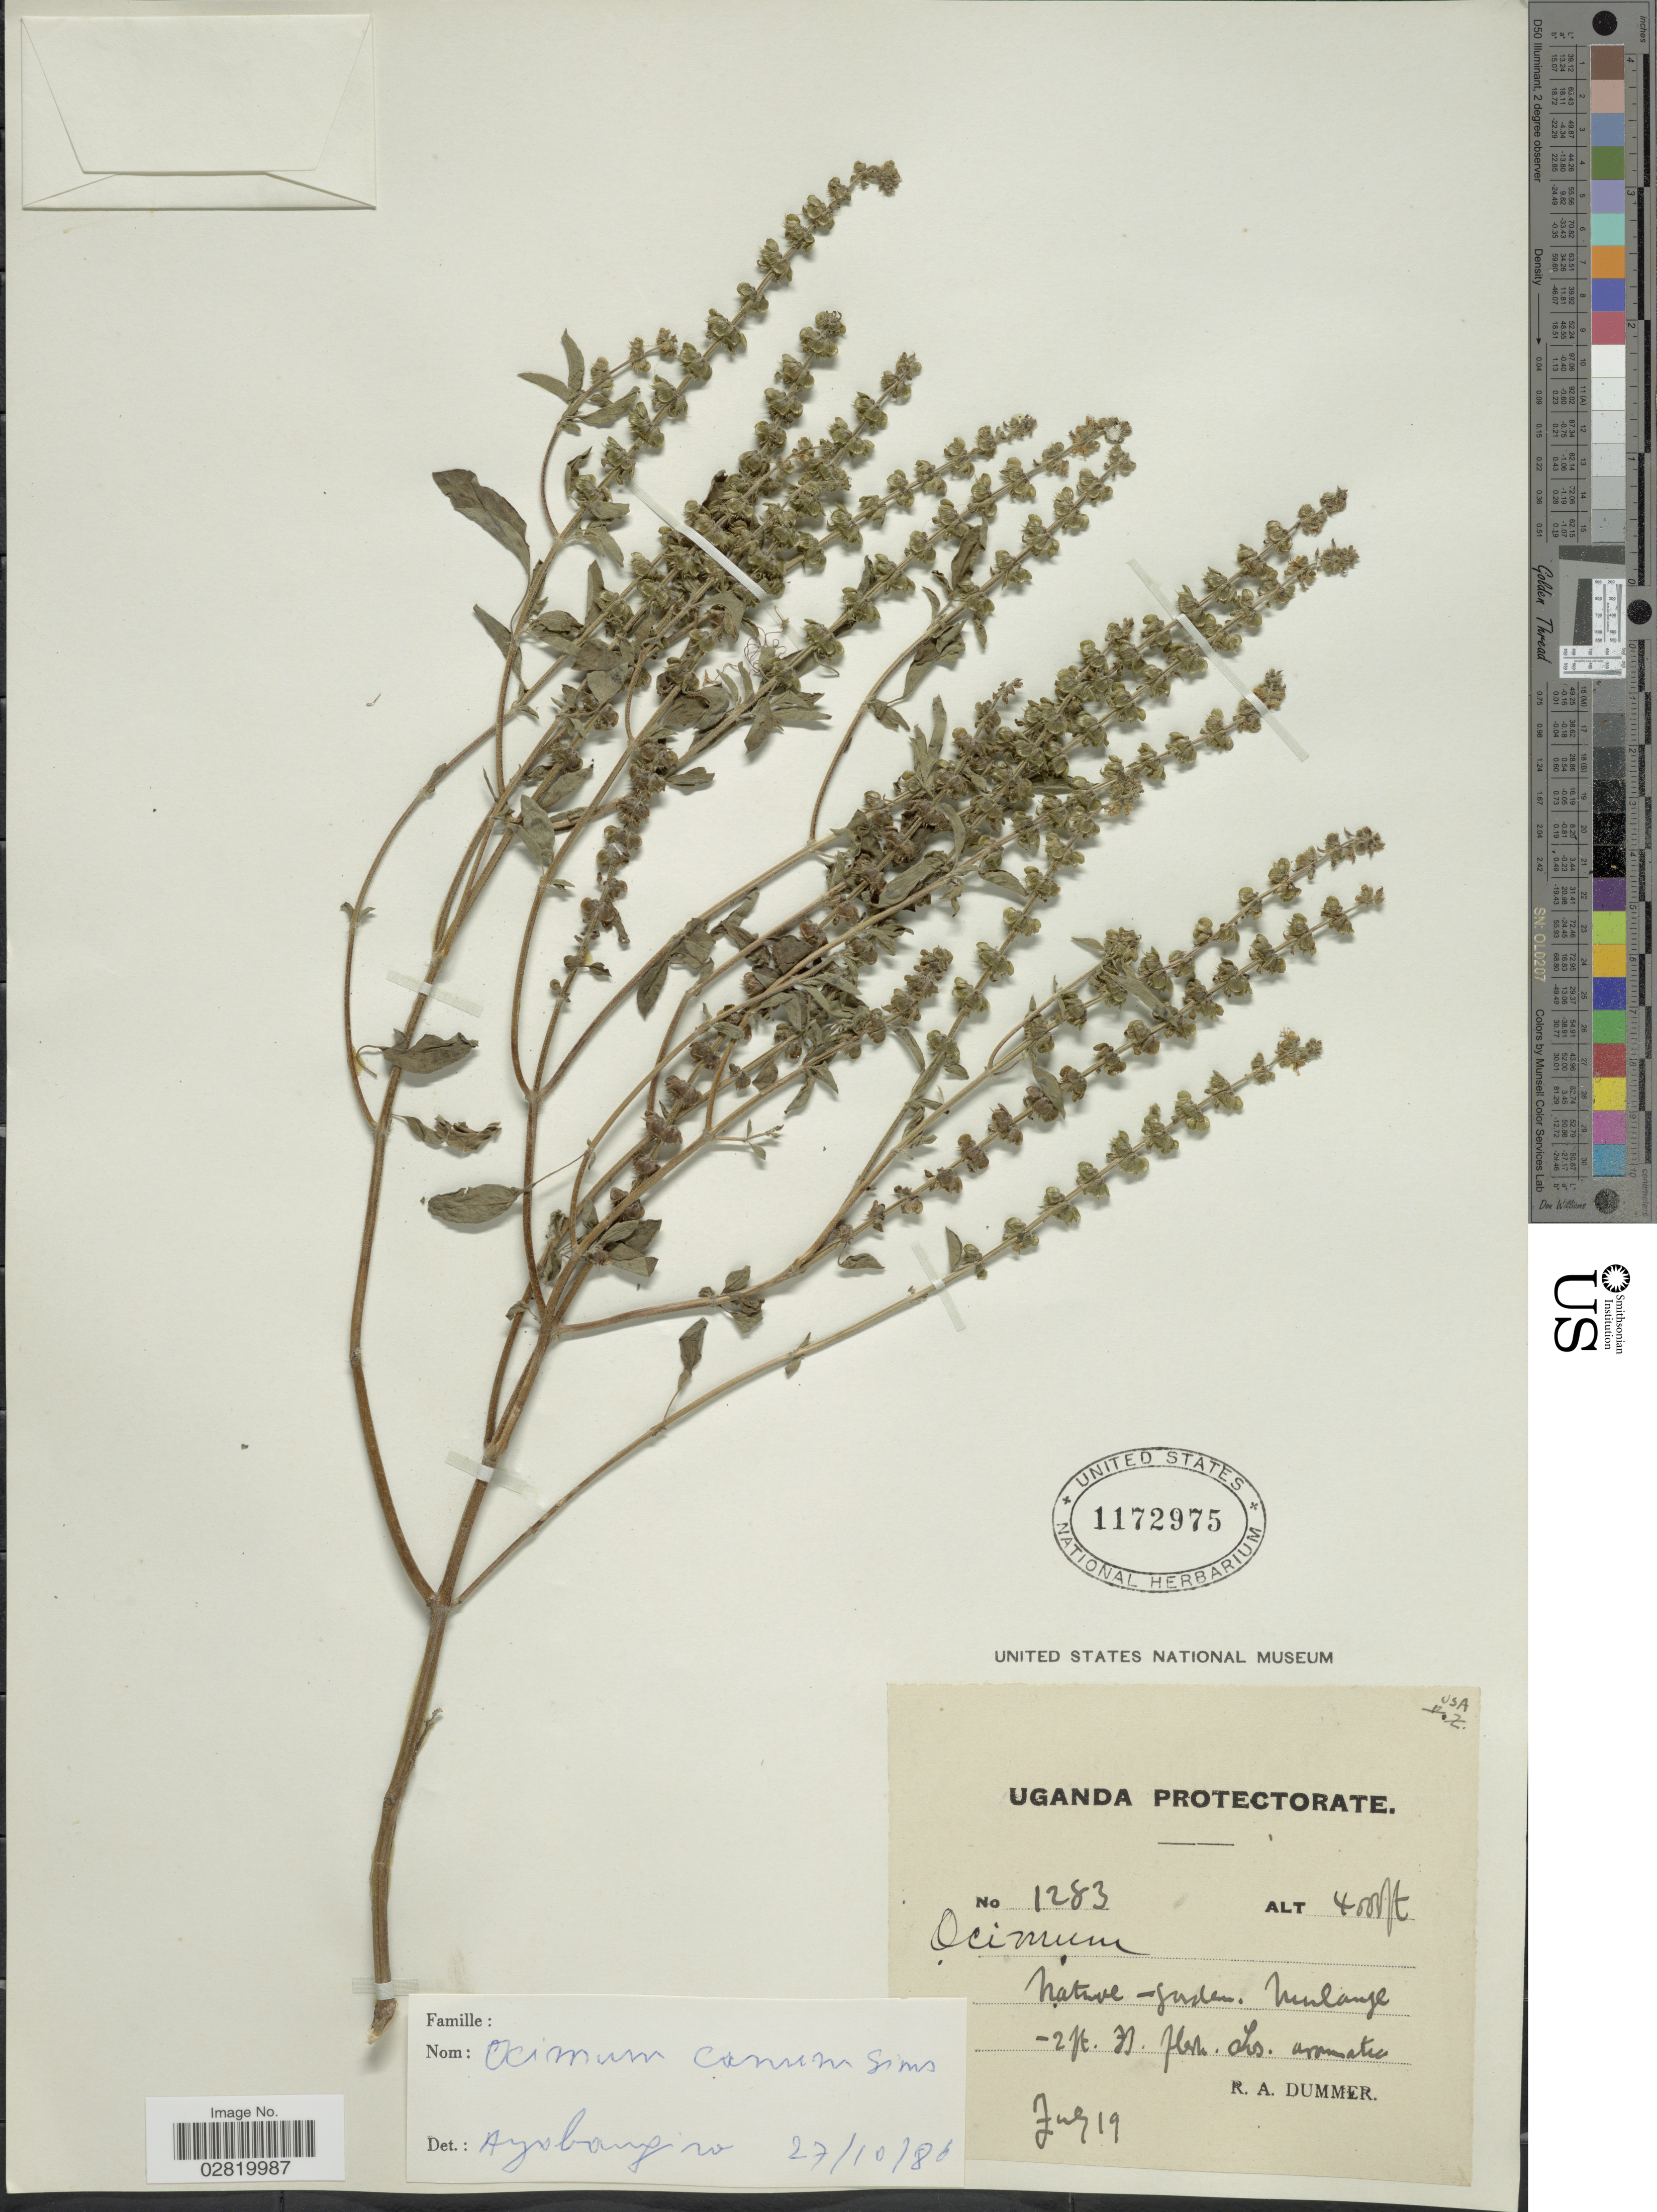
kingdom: Plantae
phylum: Tracheophyta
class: Magnoliopsida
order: Lamiales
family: Lamiaceae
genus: Ocimum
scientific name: Ocimum canum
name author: Sims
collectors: R. Dümmer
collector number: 1283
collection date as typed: Transcribed d/m/y: /7/19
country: Uganda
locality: Uganda Protectorate, Mulange.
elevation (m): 1219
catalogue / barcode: US 1172975